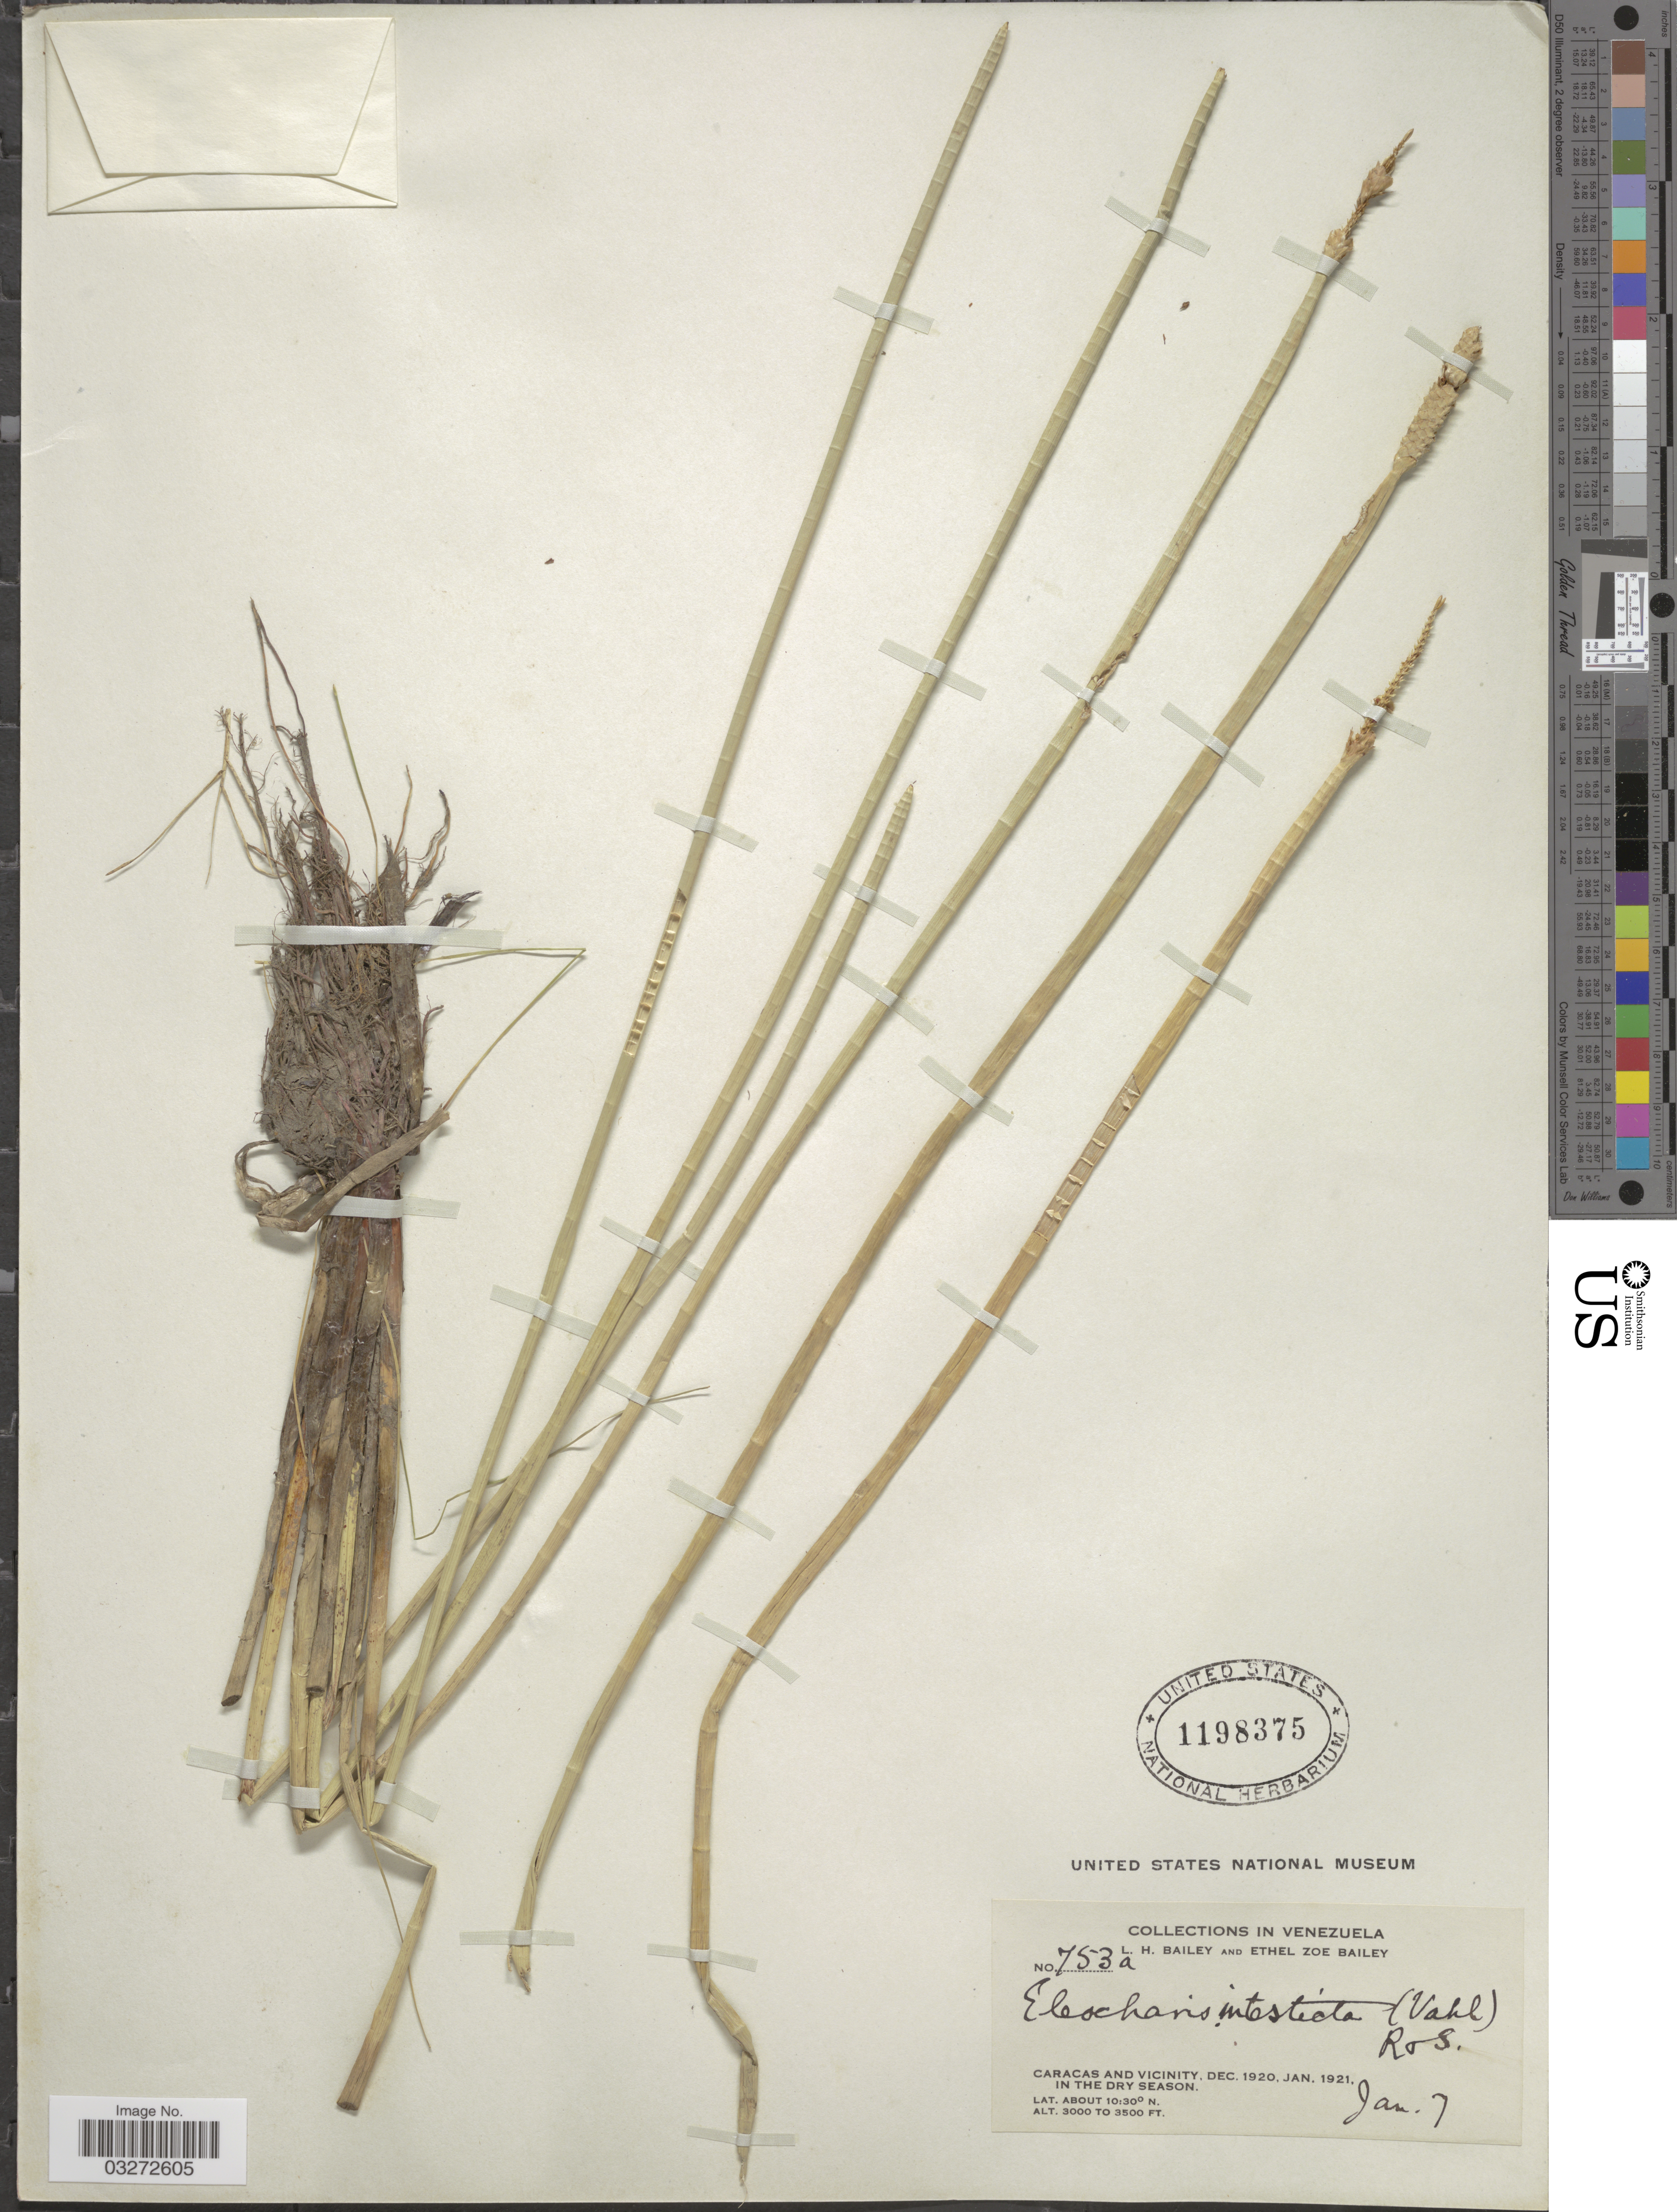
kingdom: Plantae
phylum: Tracheophyta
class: Liliopsida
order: Poales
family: Cyperaceae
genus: Eleocharis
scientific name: Eleocharis interstincta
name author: (Vahl) Roem. & Schult.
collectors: L. H. Bailey & E. Z. Bailey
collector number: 753a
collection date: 1921-01-07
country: Venezuela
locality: Caracas and vicinity.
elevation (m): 914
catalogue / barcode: US 1198375